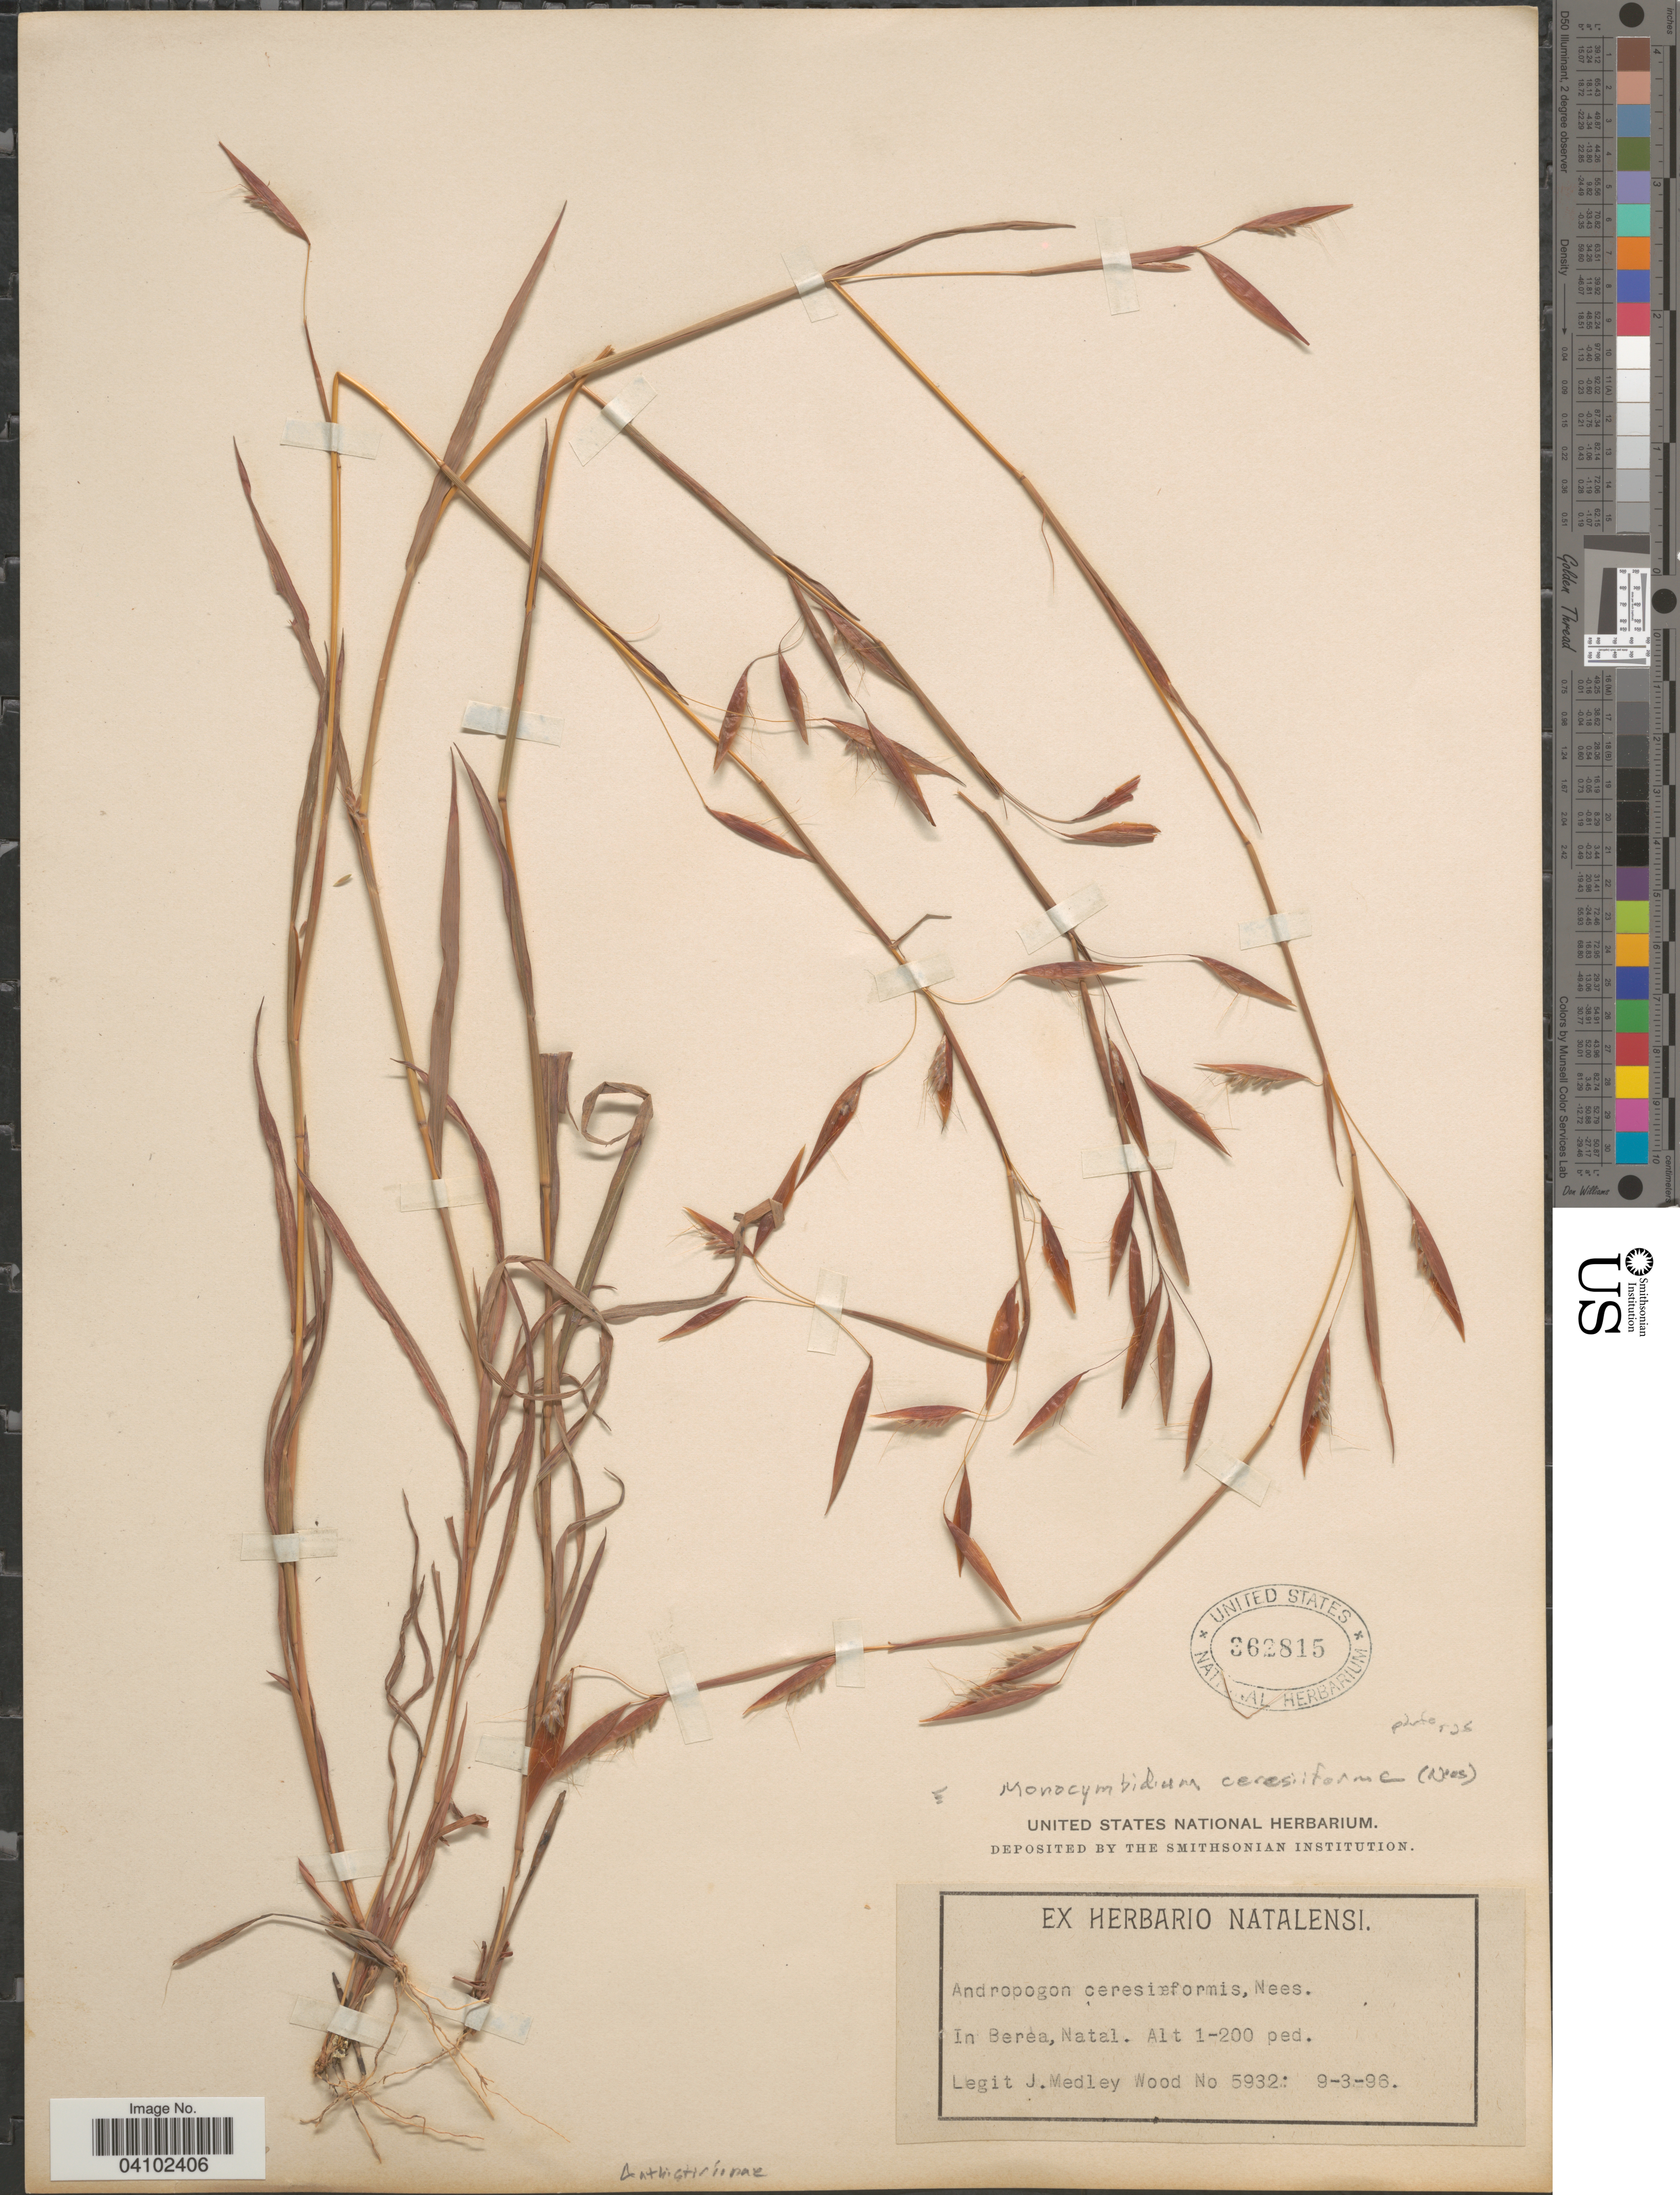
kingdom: Plantae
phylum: Tracheophyta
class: Liliopsida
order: Poales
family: Poaceae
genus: Monocymbium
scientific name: Monocymbium ceresiiforme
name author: (Nees) Stapf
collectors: J. Medley Wood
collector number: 5932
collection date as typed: Transcribed d/m/y: 9/3/96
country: South Africa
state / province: KwaZulu-Natal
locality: In Berea, Natal.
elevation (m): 30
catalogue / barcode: US 362815